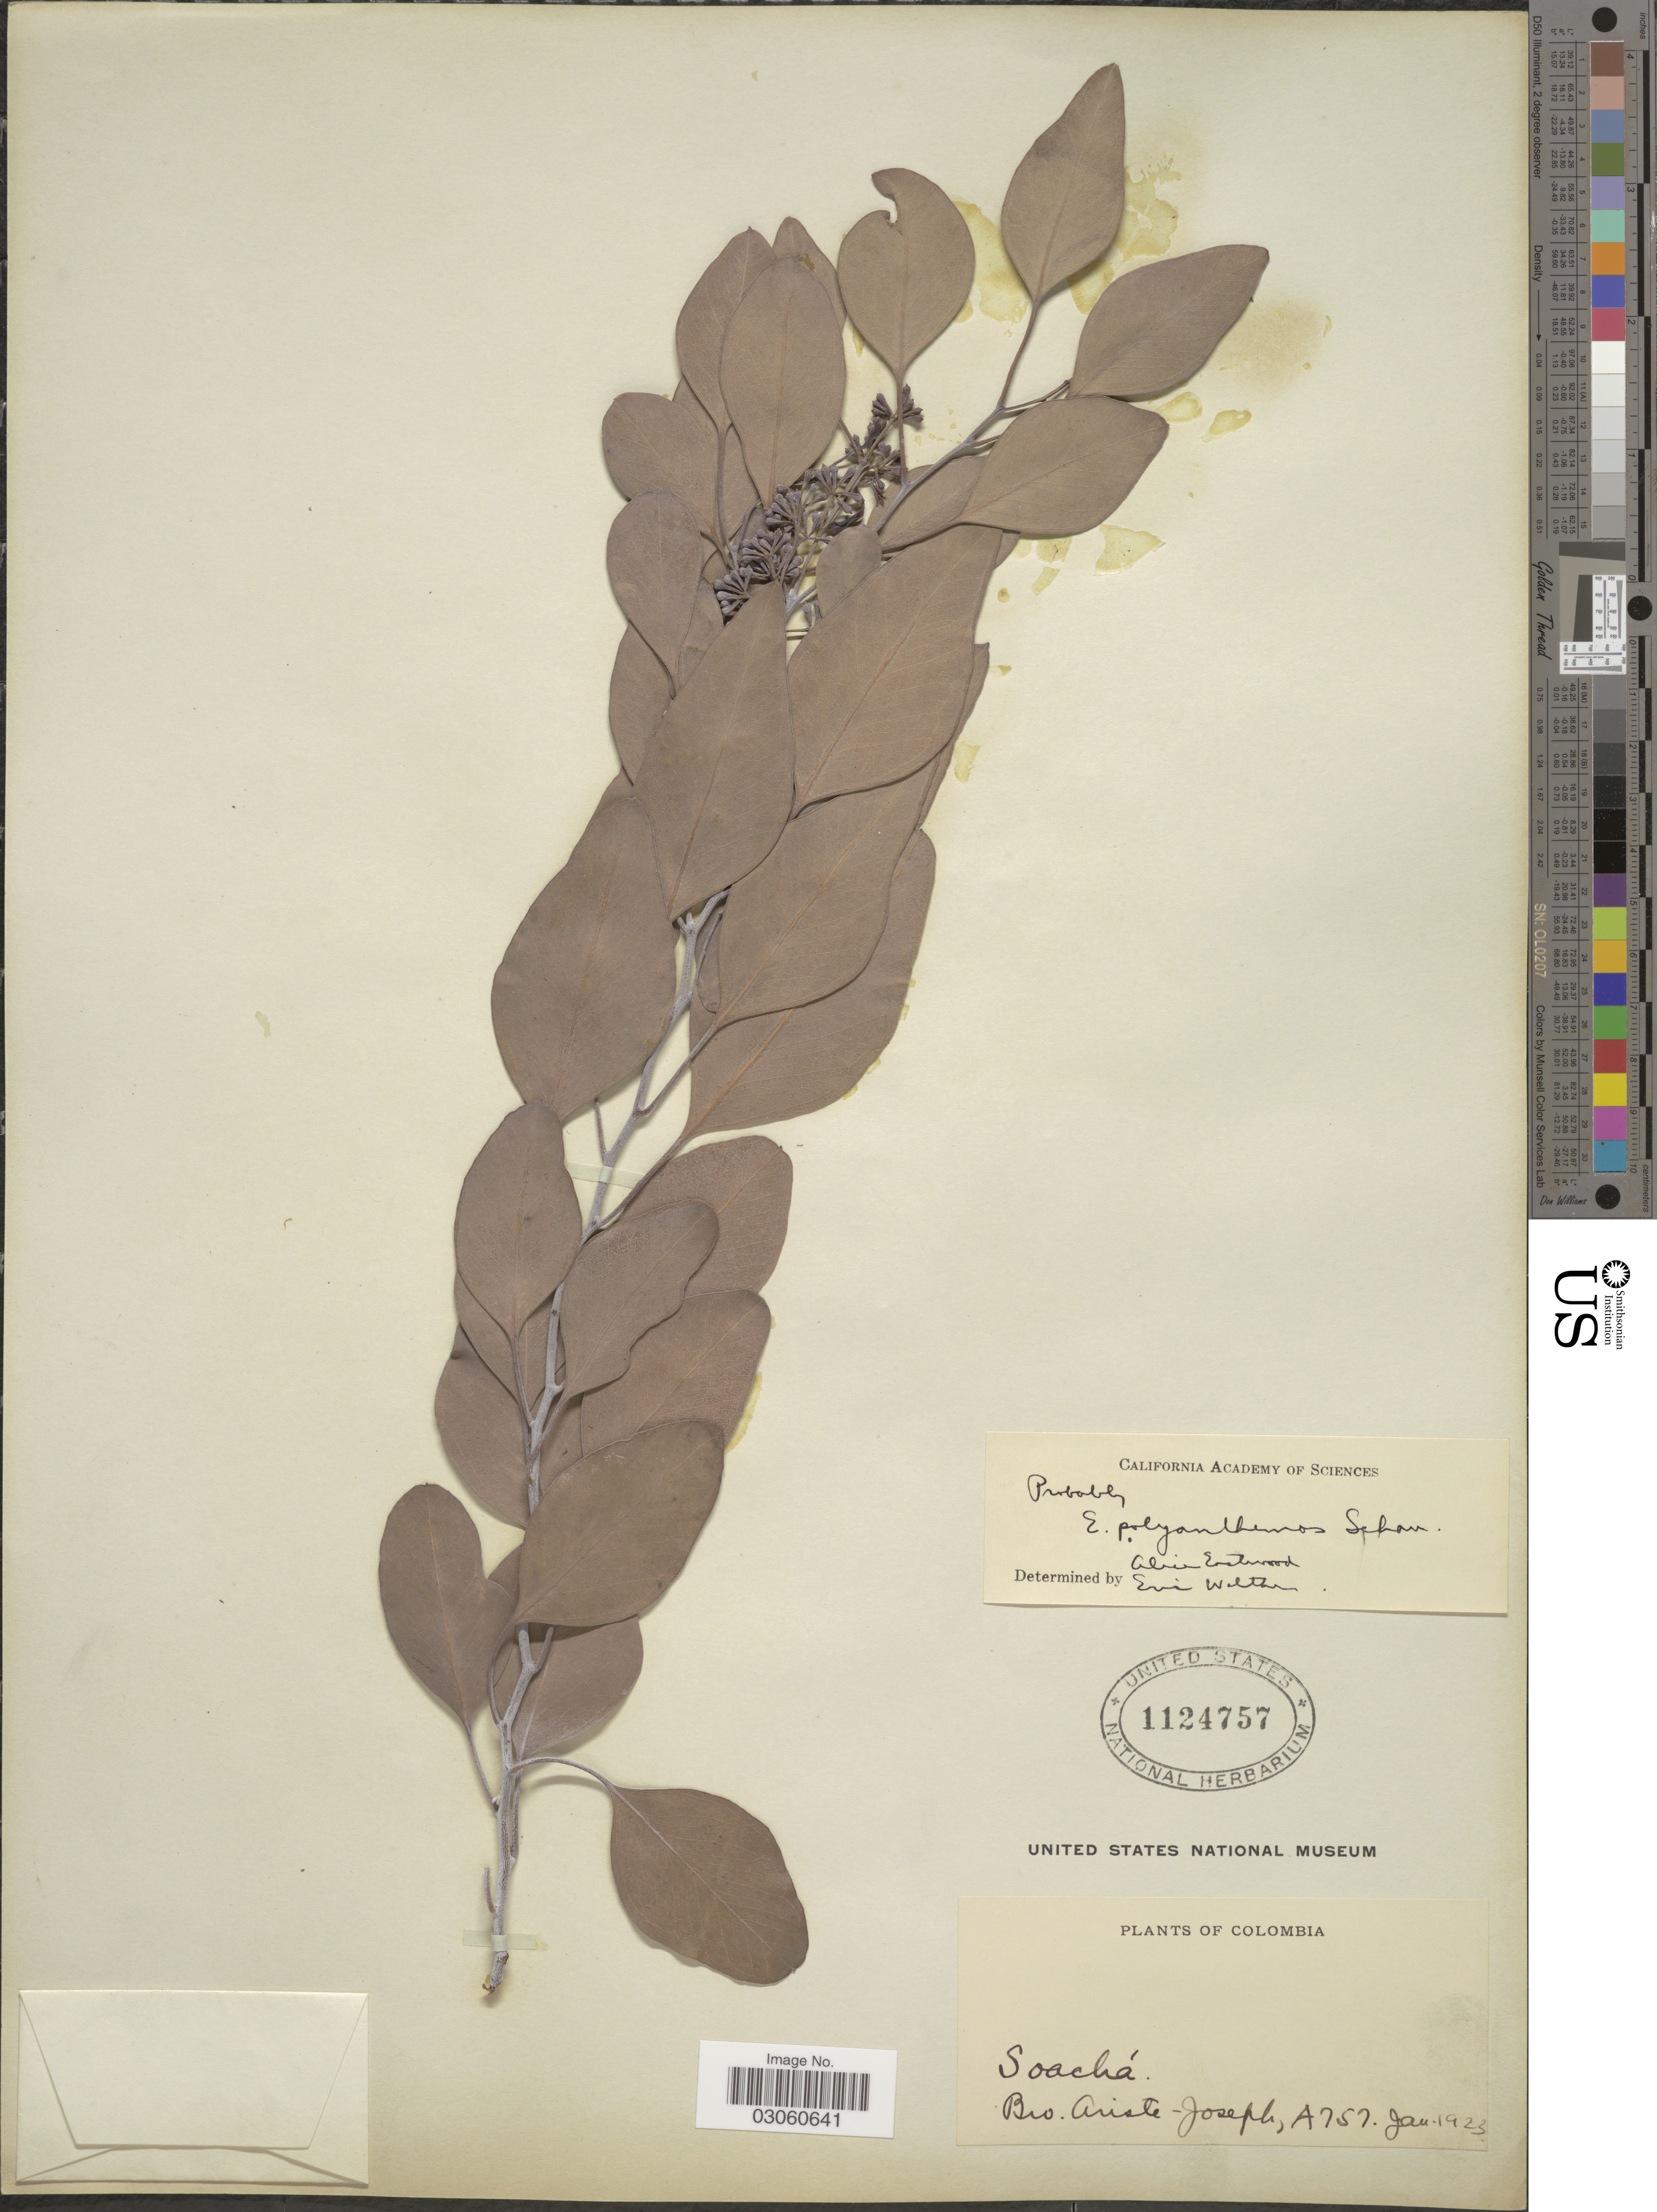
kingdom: Plantae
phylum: Tracheophyta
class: Magnoliopsida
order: Myrtales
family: Myrtaceae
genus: Eucalyptus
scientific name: Eucalyptus sp.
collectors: Bro. Ariste-Joseph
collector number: A757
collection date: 1923-01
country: Colombia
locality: Soachá.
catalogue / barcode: US 1124757